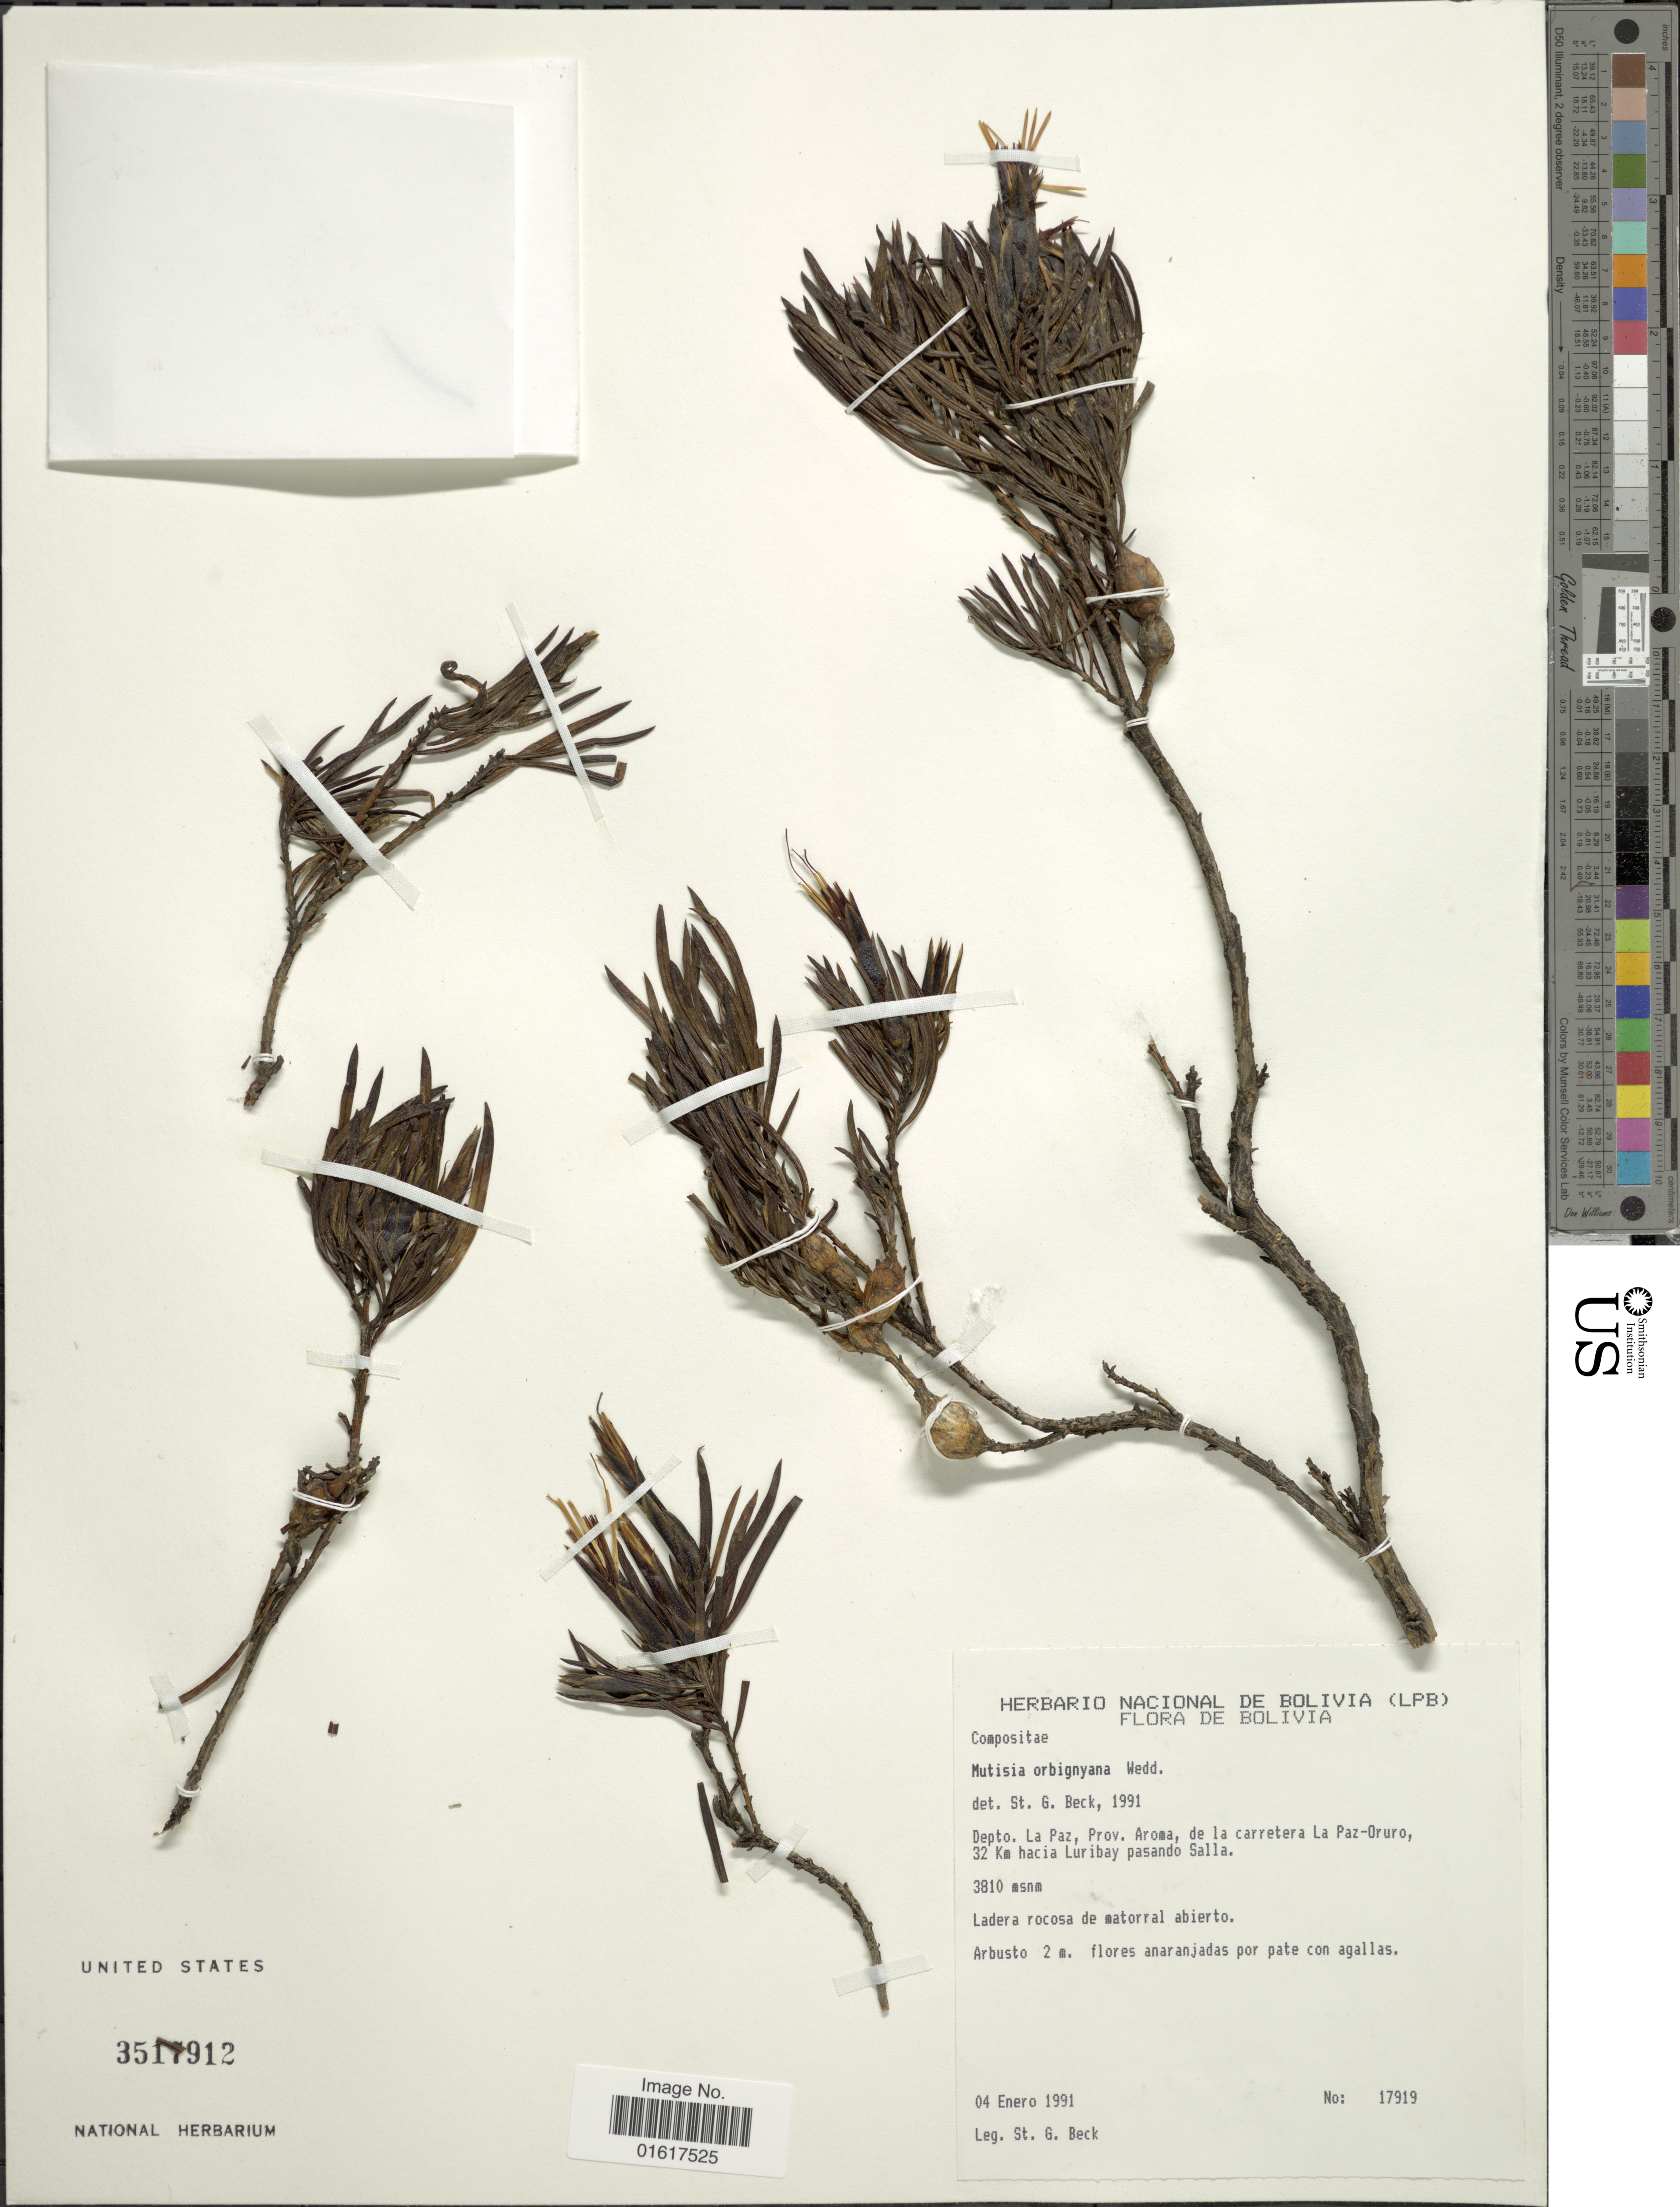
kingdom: Plantae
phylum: Tracheophyta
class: Magnoliopsida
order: Asterales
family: Asteraceae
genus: Mutisia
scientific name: Mutisia orbignyana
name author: Wedd.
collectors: S. G. Beck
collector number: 17919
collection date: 1991-01-04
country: Bolivia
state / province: La Paz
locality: Prov. Aroma, de la carretera La Paz-Oruro, 32 Km hacia Luribay pasando Salla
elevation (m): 3810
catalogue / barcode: US 3517912